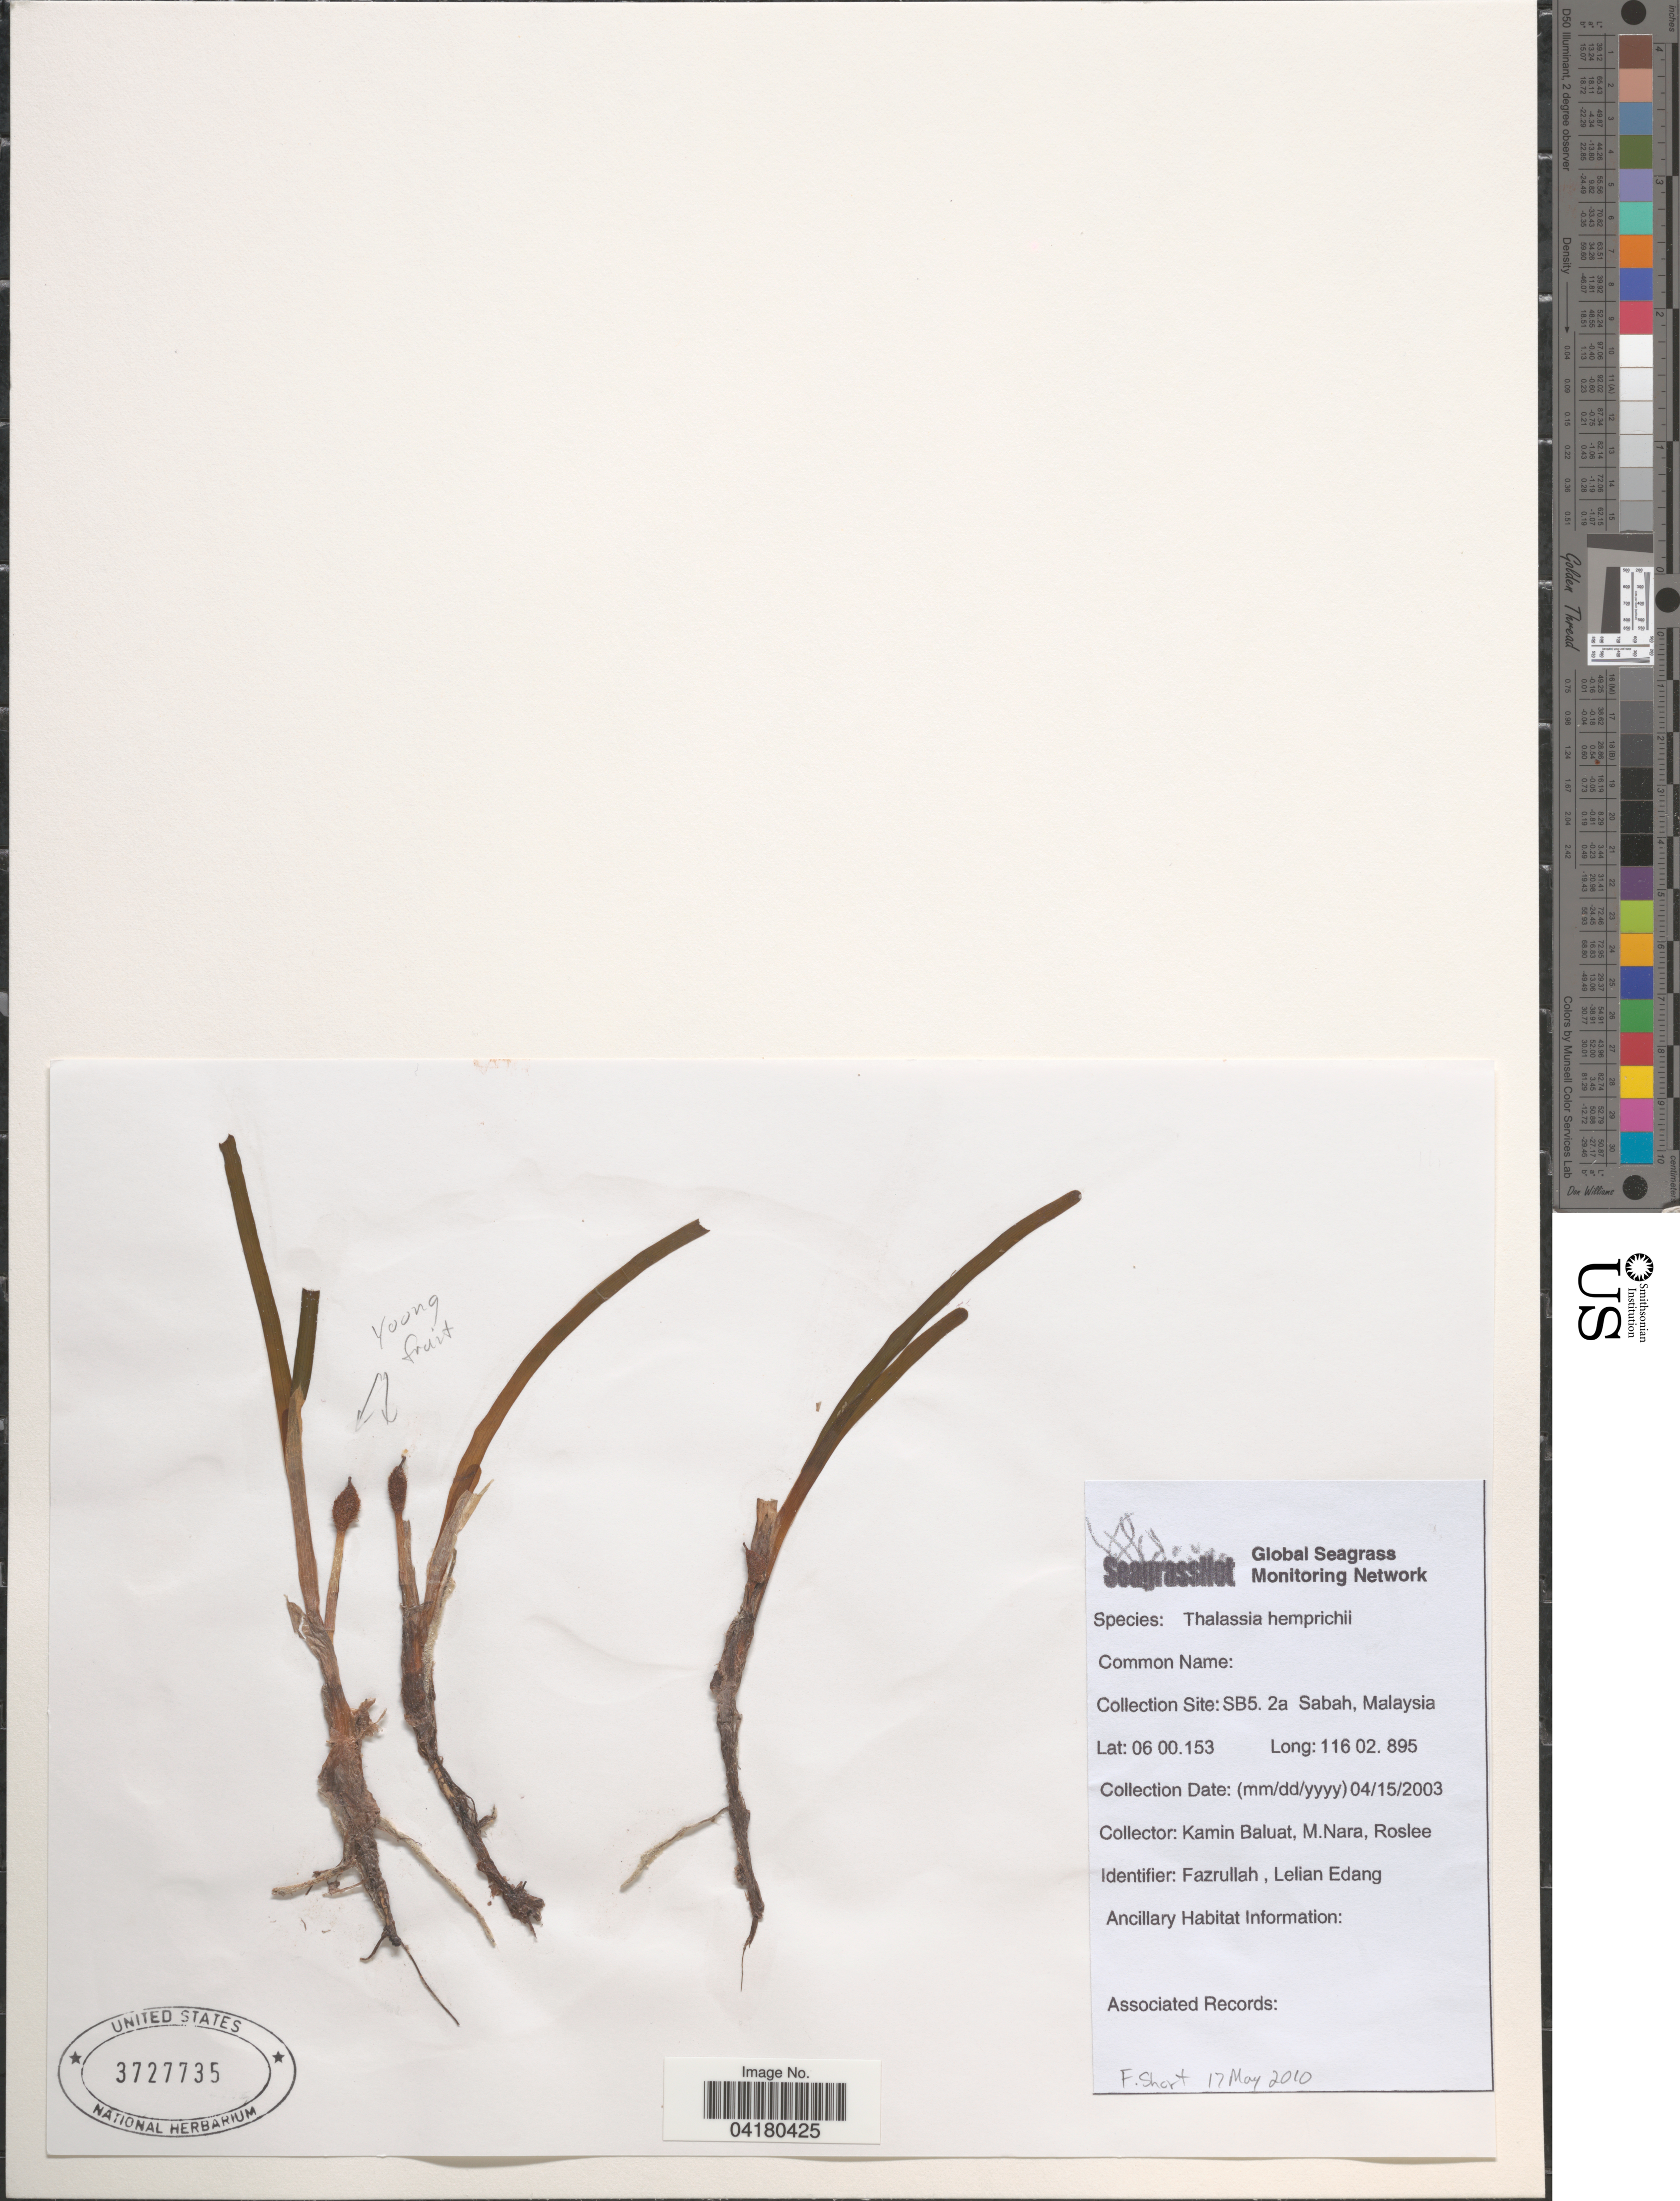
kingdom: Plantae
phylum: Tracheophyta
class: Liliopsida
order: Alismatales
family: Hydrocharitaceae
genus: Thalassia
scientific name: Thalassia hemprichii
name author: Asch.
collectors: K. Baluat, M. Nara & Roslee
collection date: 2003-04-15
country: Malaysia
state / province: Sabah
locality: Collection Site: SB5. 2a.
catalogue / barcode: US 3727735